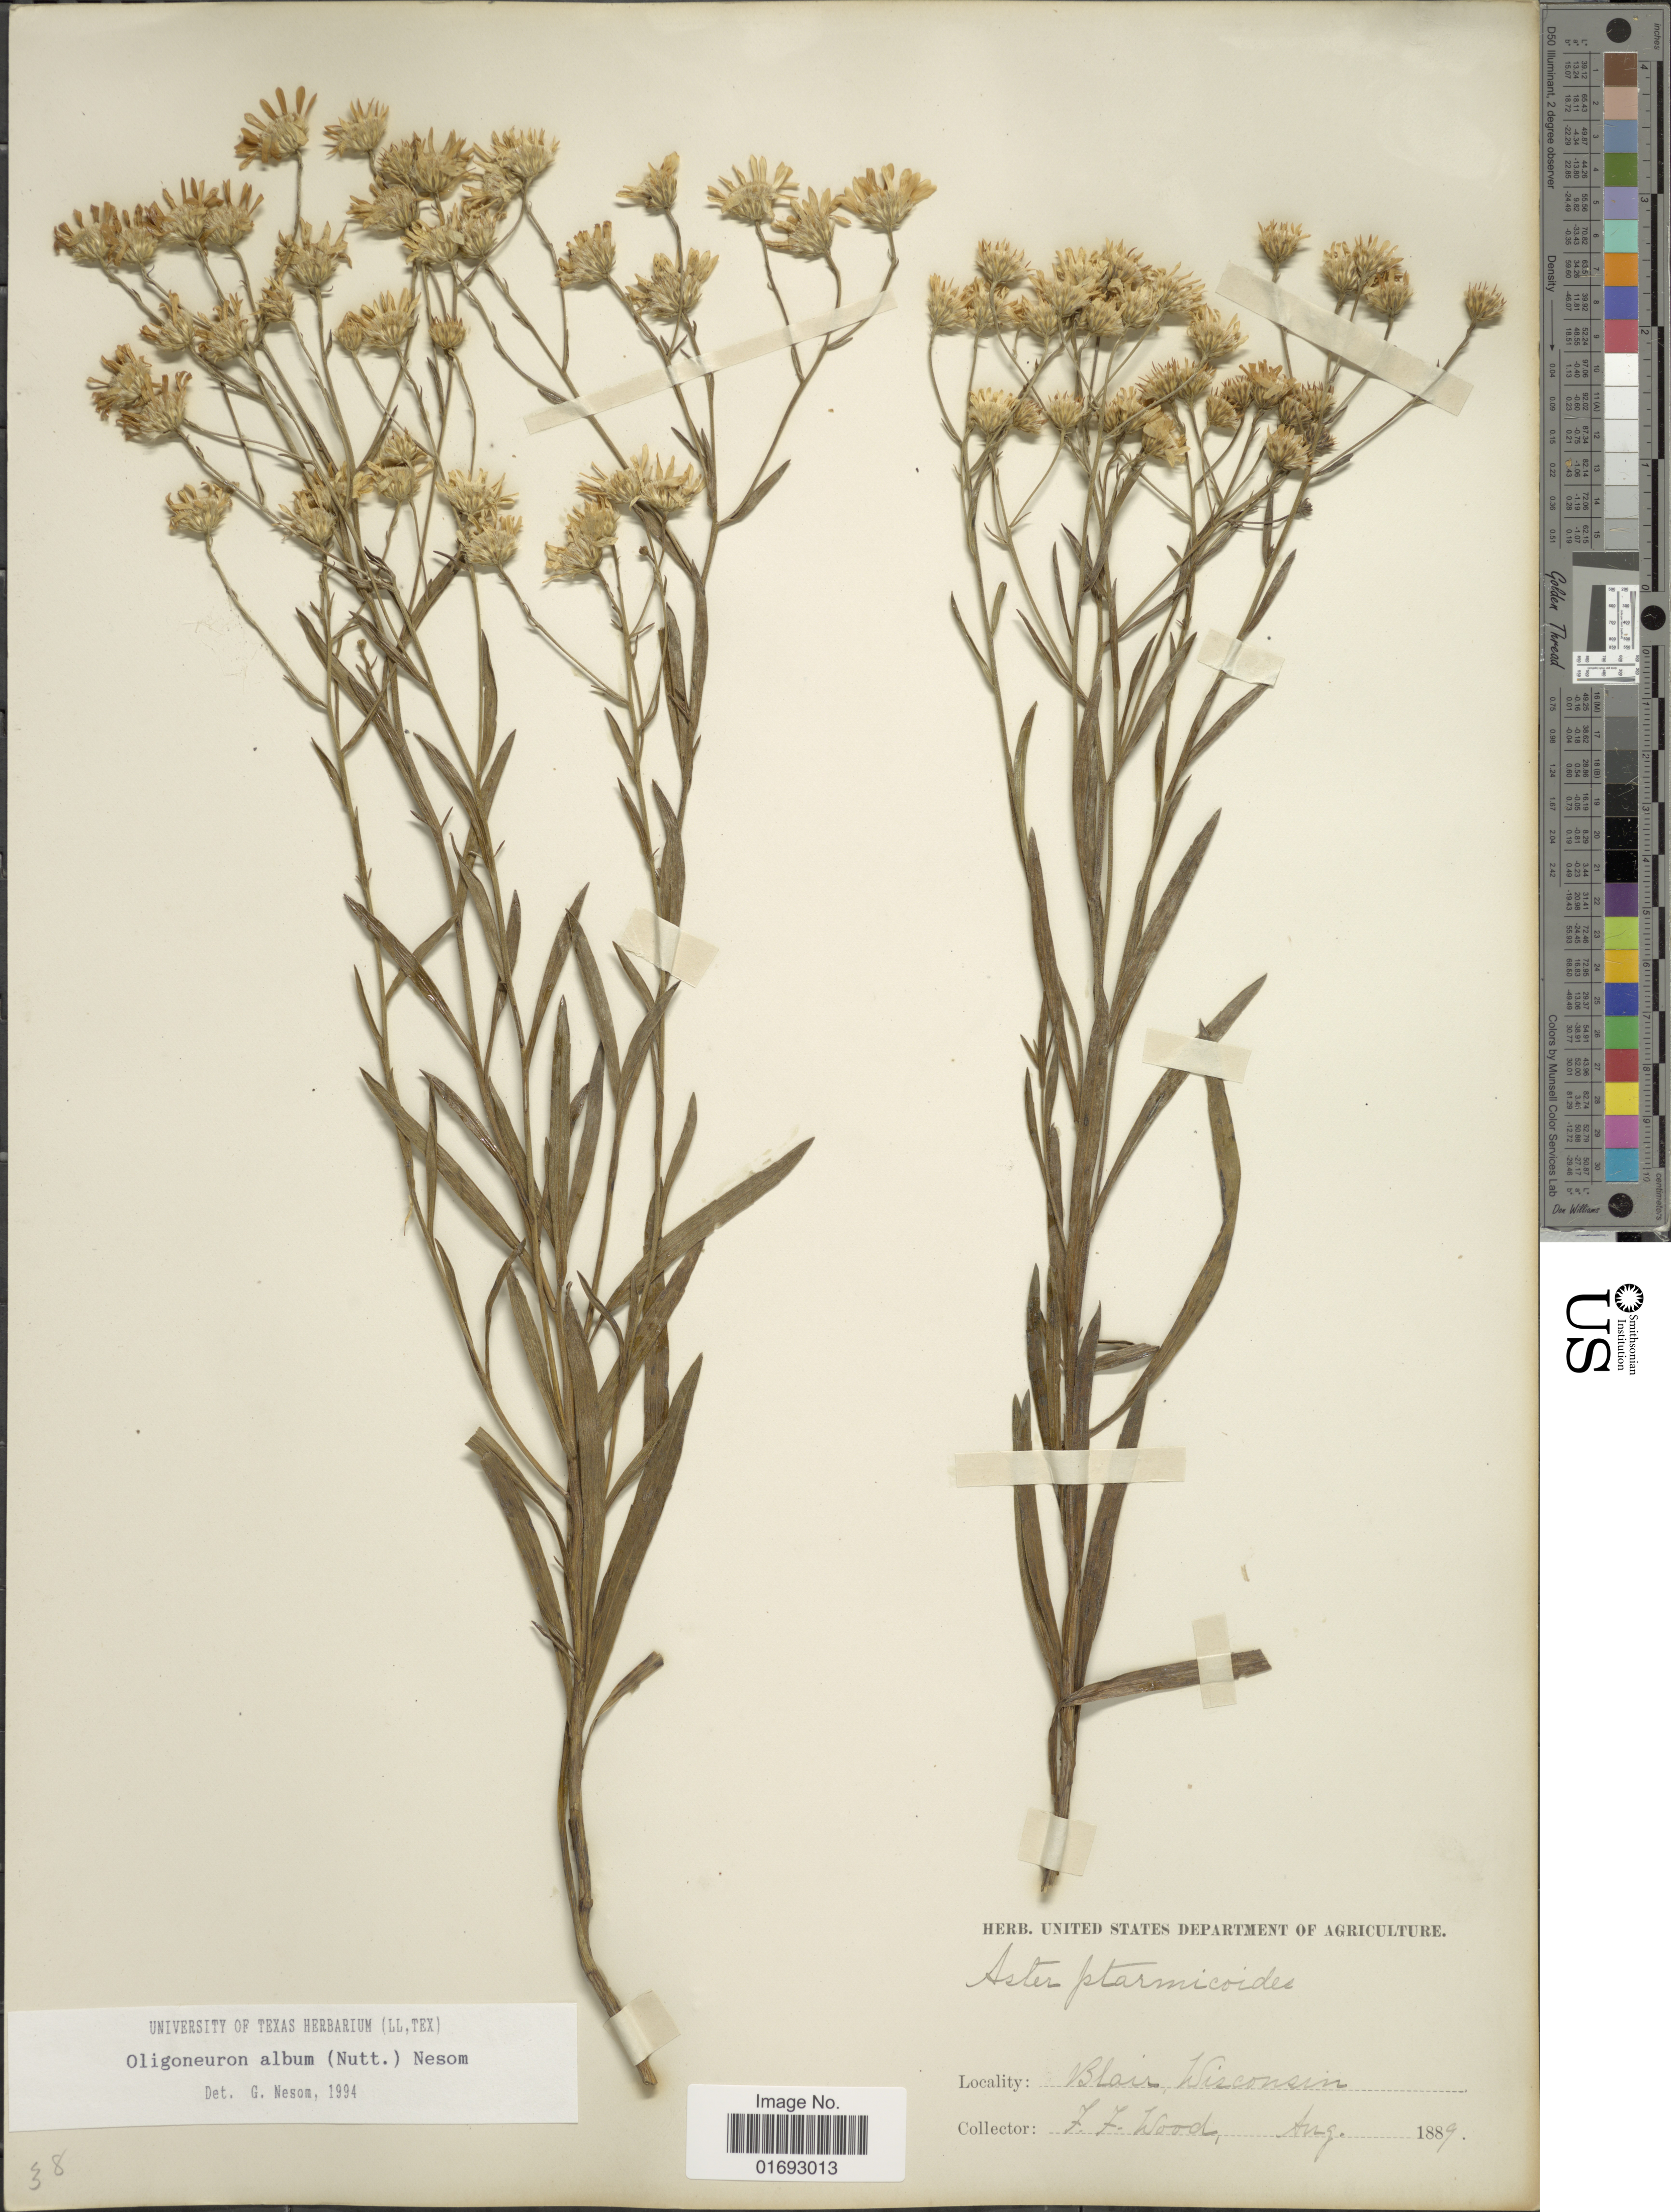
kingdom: Plantae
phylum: Tracheophyta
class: Magnoliopsida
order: Asterales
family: Asteraceae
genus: Oligoneuron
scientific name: Oligoneuron album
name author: (Nutt.) G.L. Nesom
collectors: F. Wood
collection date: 1889-08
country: United States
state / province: Wisconsin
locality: Blair